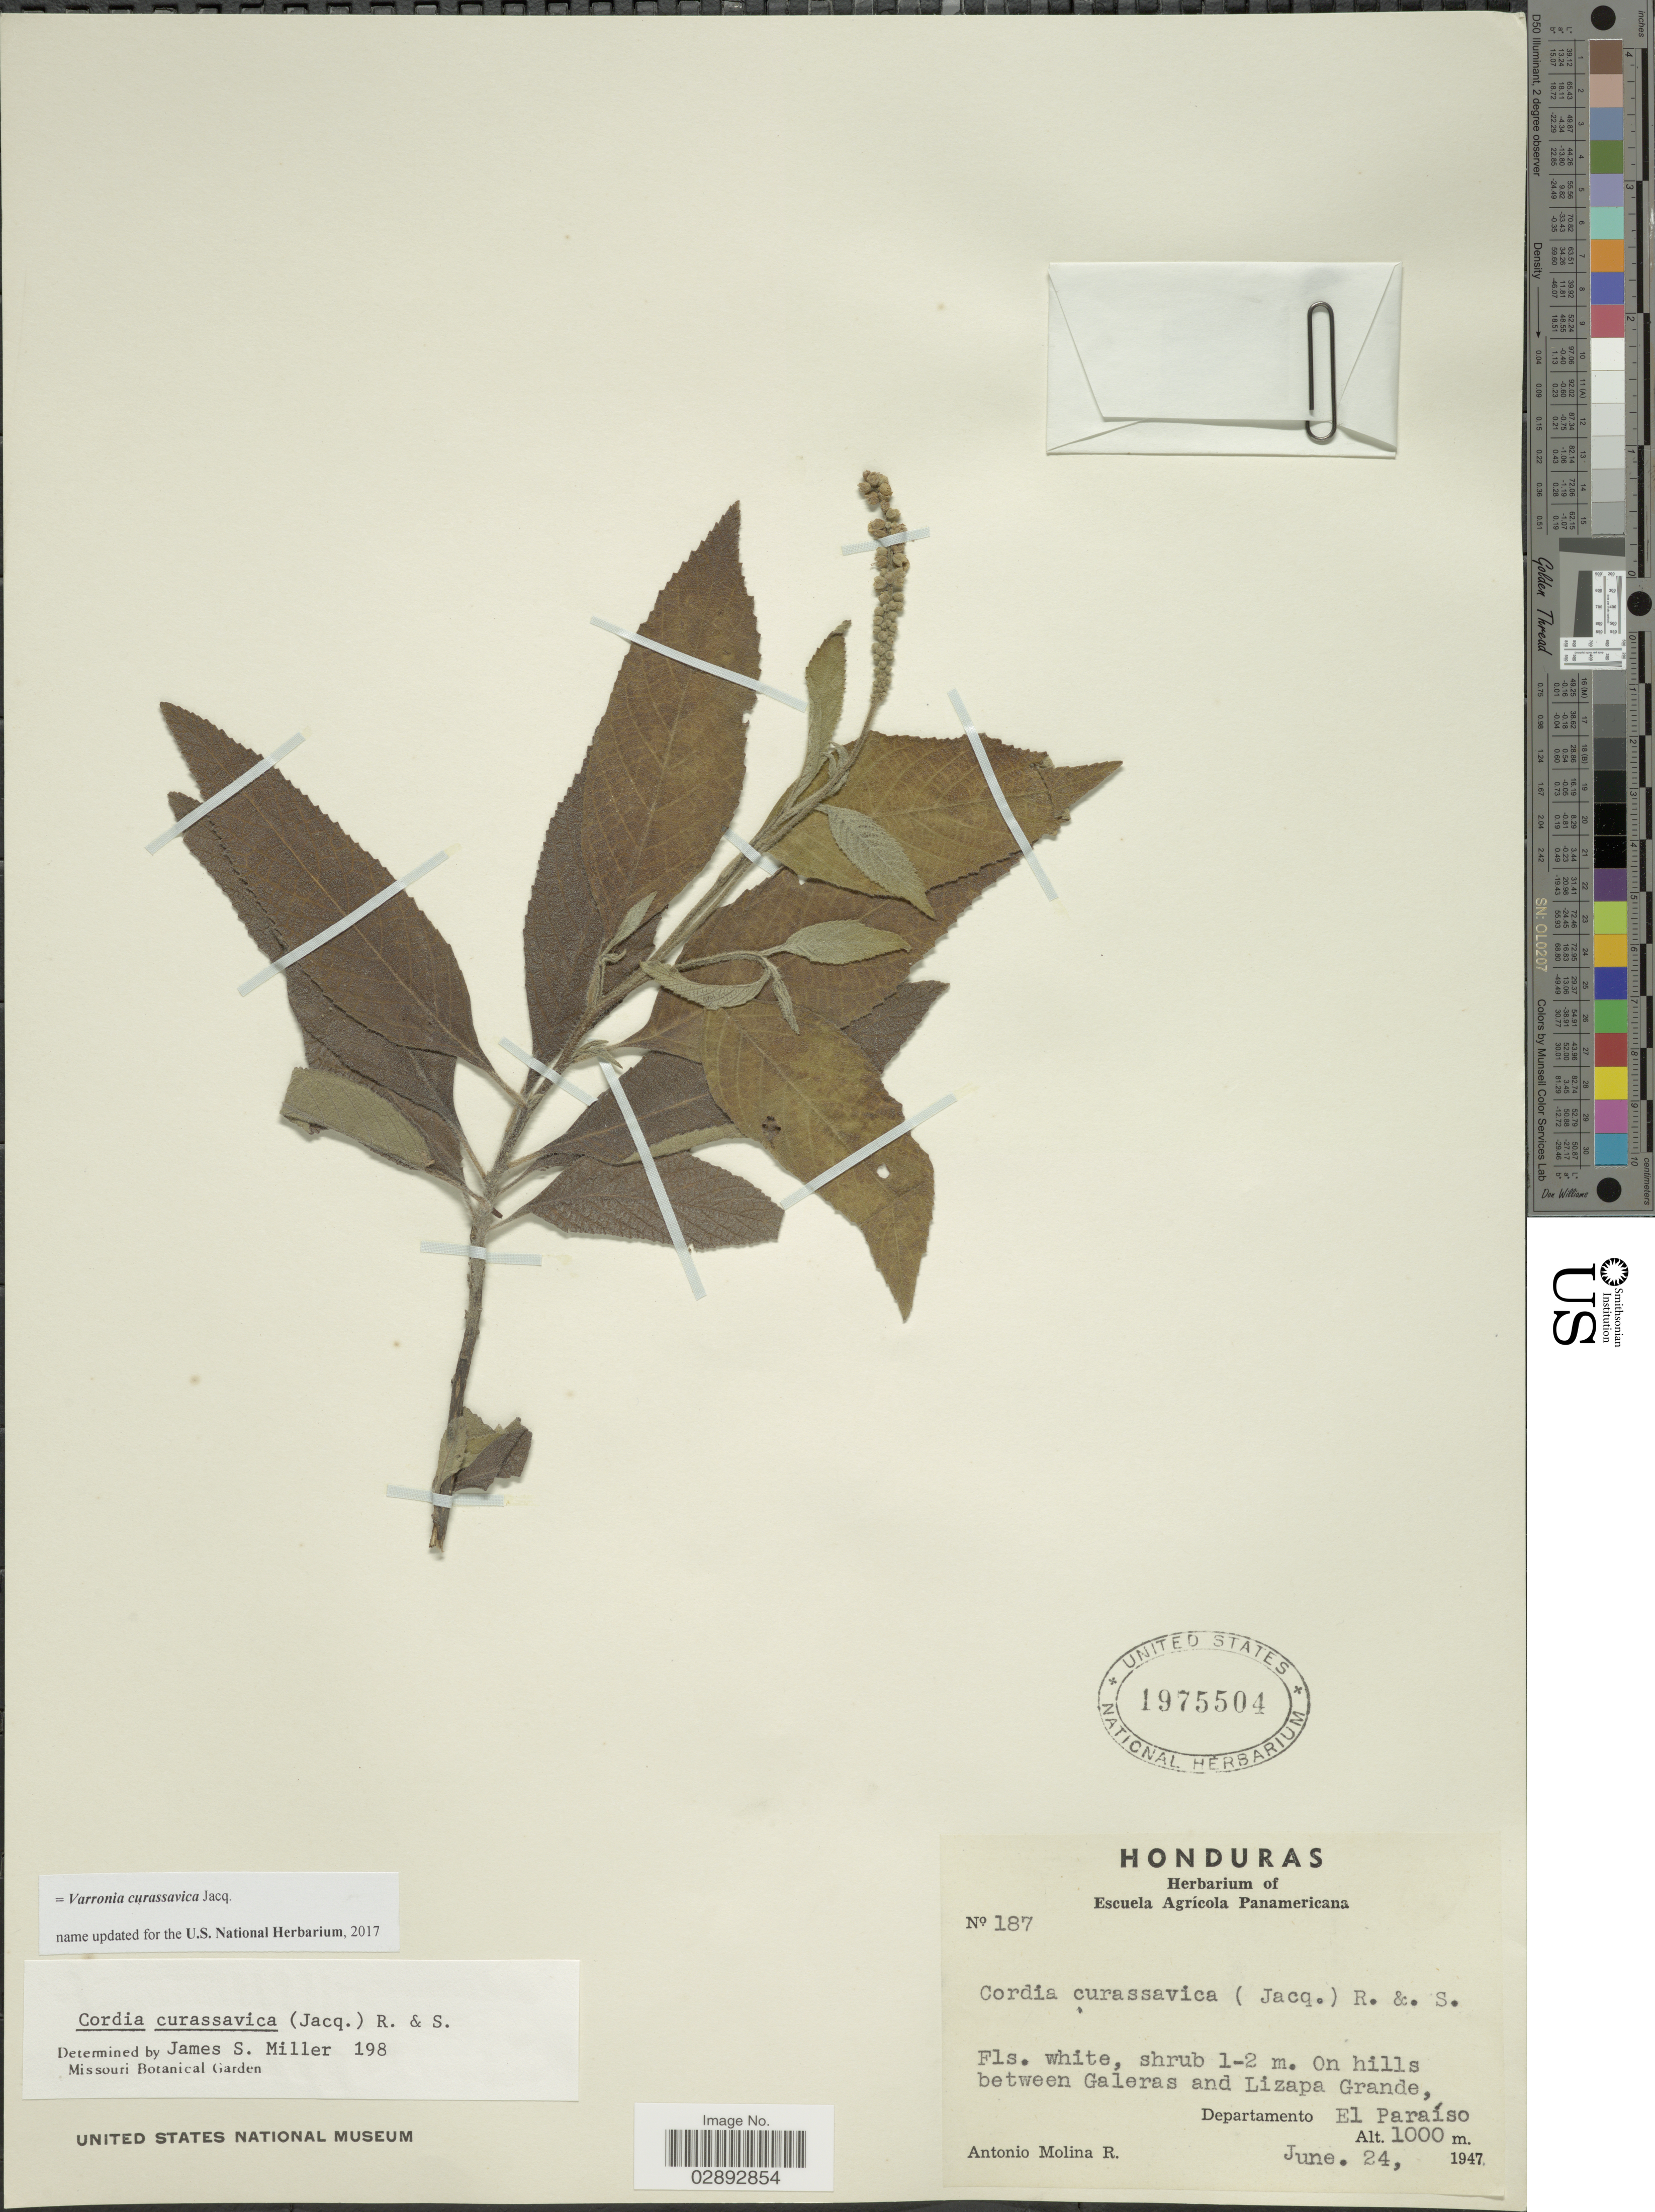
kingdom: Plantae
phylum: Tracheophyta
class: Magnoliopsida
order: Boraginales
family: Cordiaceae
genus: Varronia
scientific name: Varronia curassavica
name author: Jacq.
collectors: A. Molina R.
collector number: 187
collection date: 1947-06-24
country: Honduras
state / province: El Paraíso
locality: On hills between Galeras and Lizapa Grande, Departamento El Paraíso.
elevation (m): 1000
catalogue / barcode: US 1975504